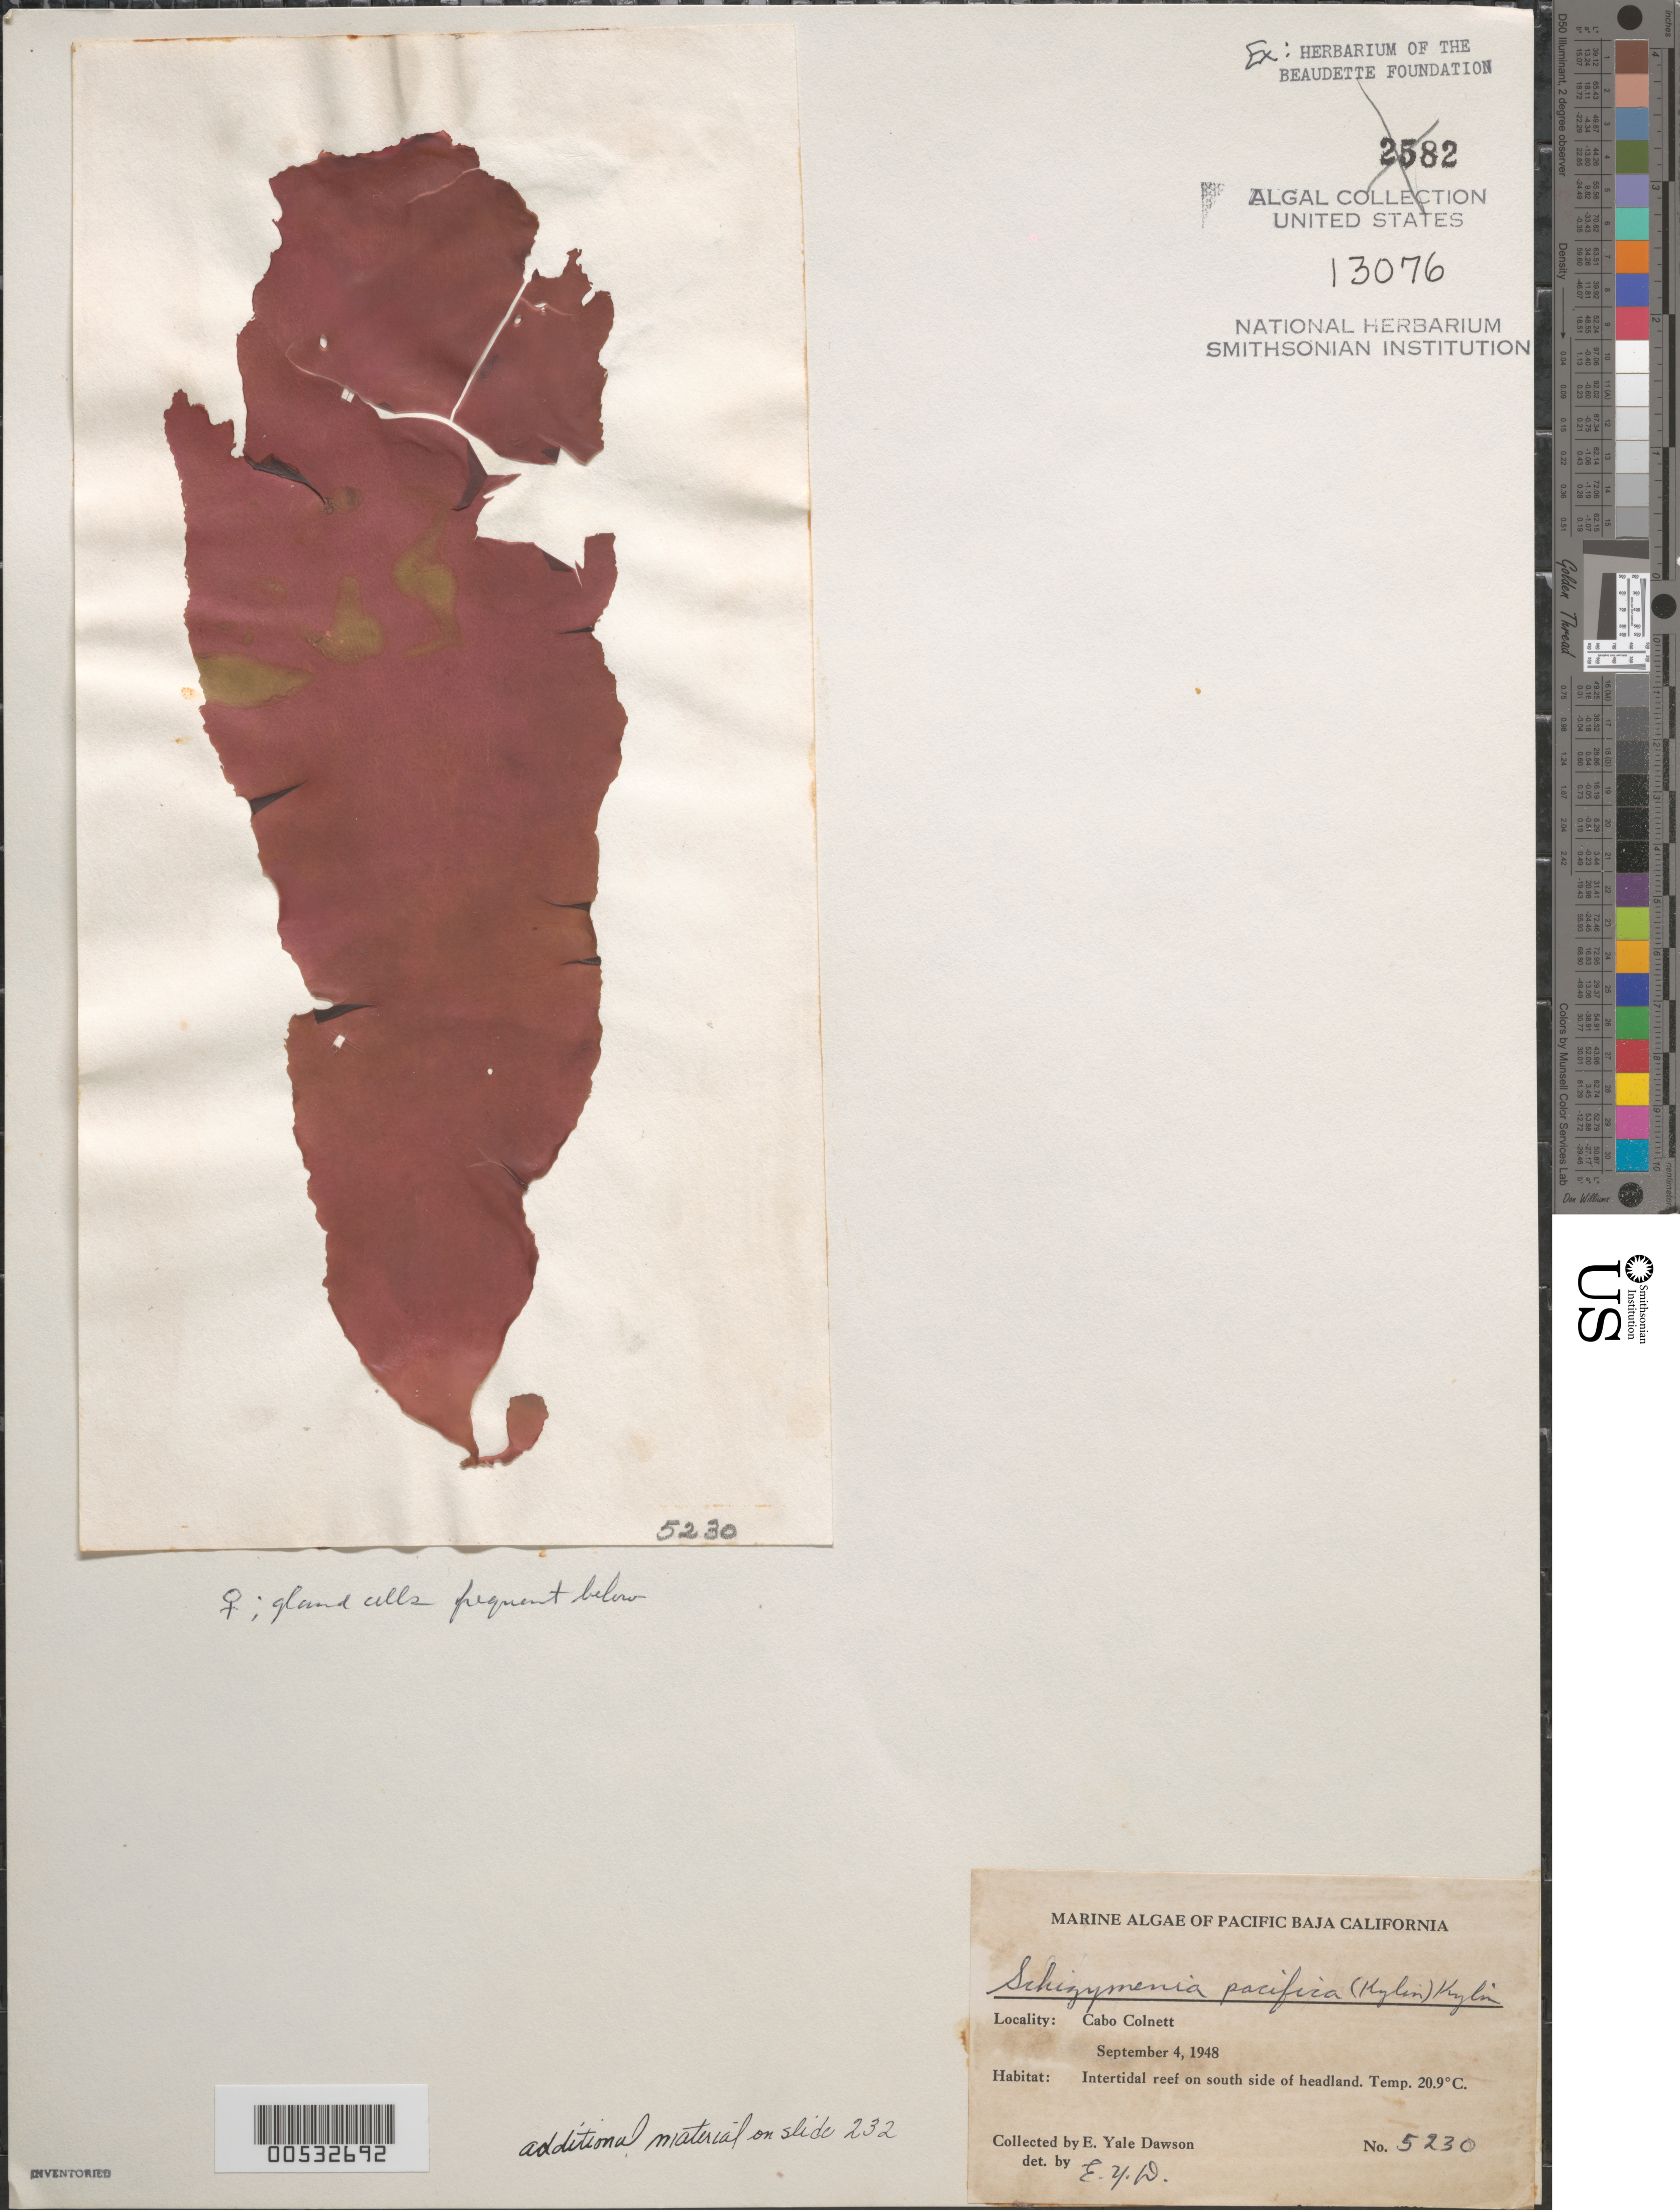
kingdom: Plantae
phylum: Rhodophyta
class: Florideophyceae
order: Nemastomatales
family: Schizymeniaceae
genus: Schizymenia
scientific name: Schizymenia pacifica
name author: (Kylin) Kylin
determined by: Dawson, E. Y.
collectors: E. Y. Dawson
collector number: EYD 5230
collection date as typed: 04 Sep 1948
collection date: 1948-09-04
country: Mexico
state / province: Baja California Norte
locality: Cabo Colnett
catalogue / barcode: US 13076